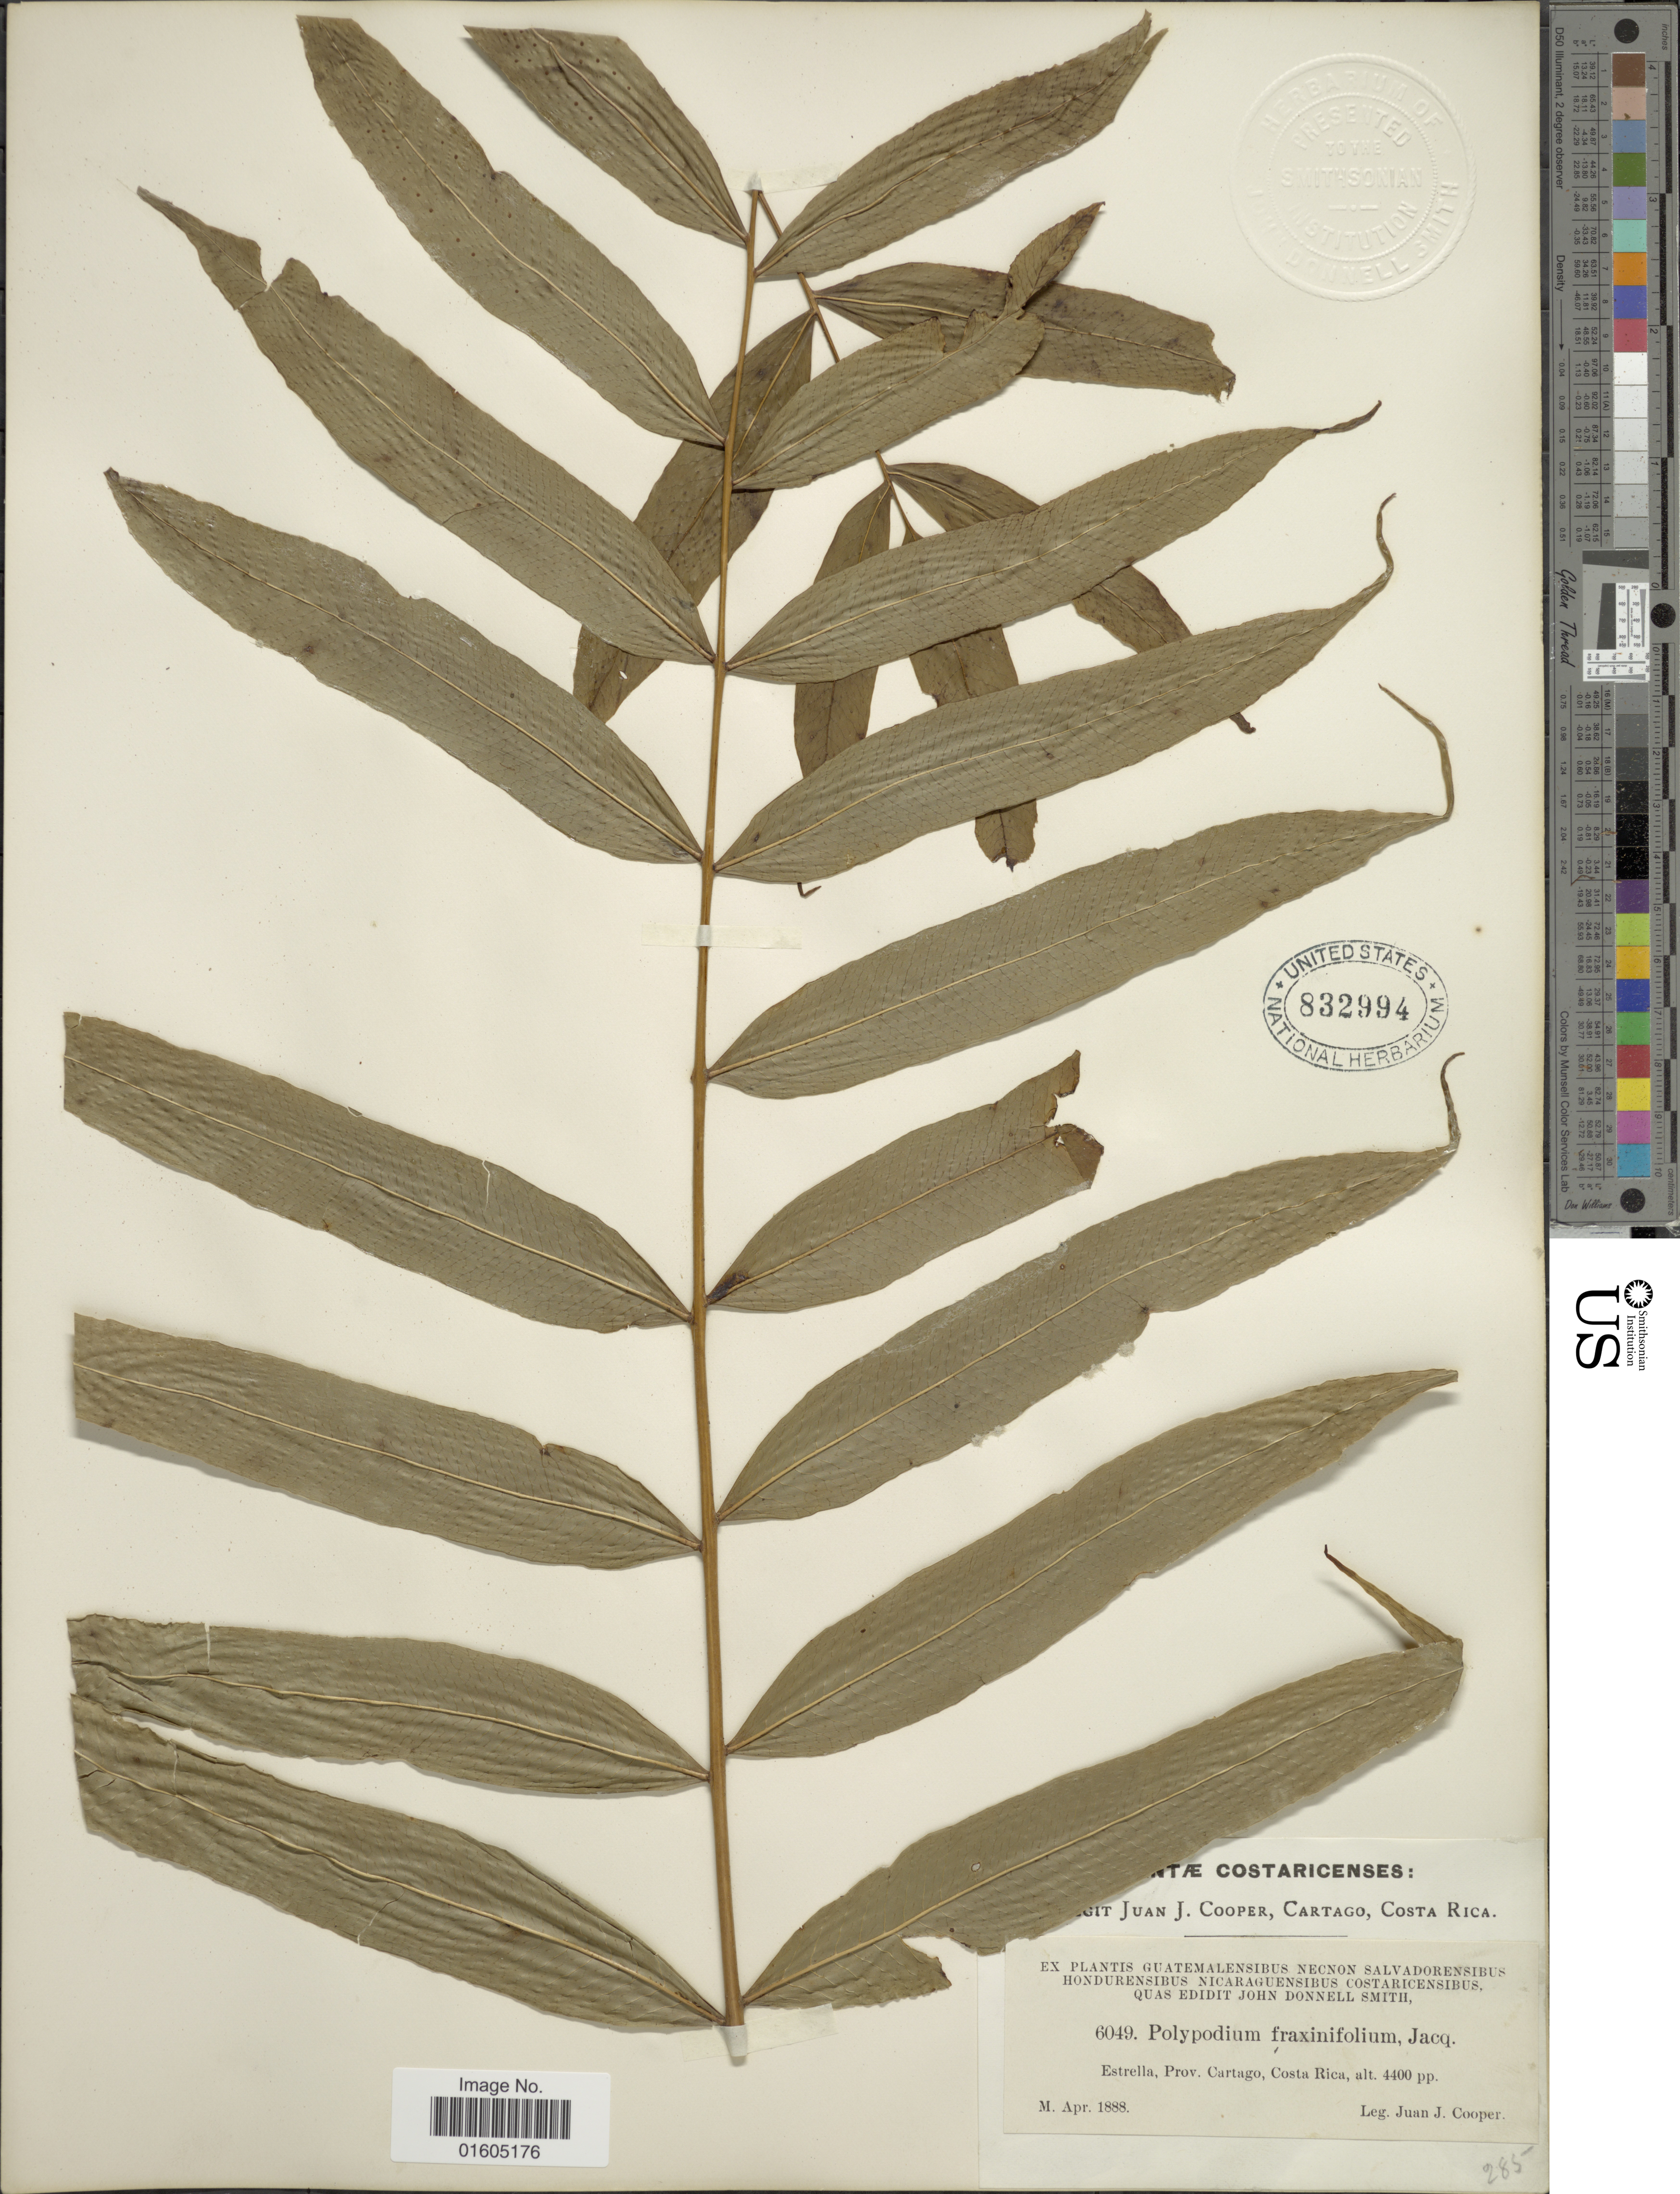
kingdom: Plantae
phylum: Tracheophyta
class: Polypodiopsida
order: Polypodiales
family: Polypodiaceae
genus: Serpocaulon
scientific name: Serpocaulon fraxinifolium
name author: (Jacq.) A.R. Sm.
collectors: J. J. Cooper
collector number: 6049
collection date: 1888-04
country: Costa Rica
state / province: Cartago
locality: Estrella Prov.Cartago, Costa Rica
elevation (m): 1341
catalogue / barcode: US 832994